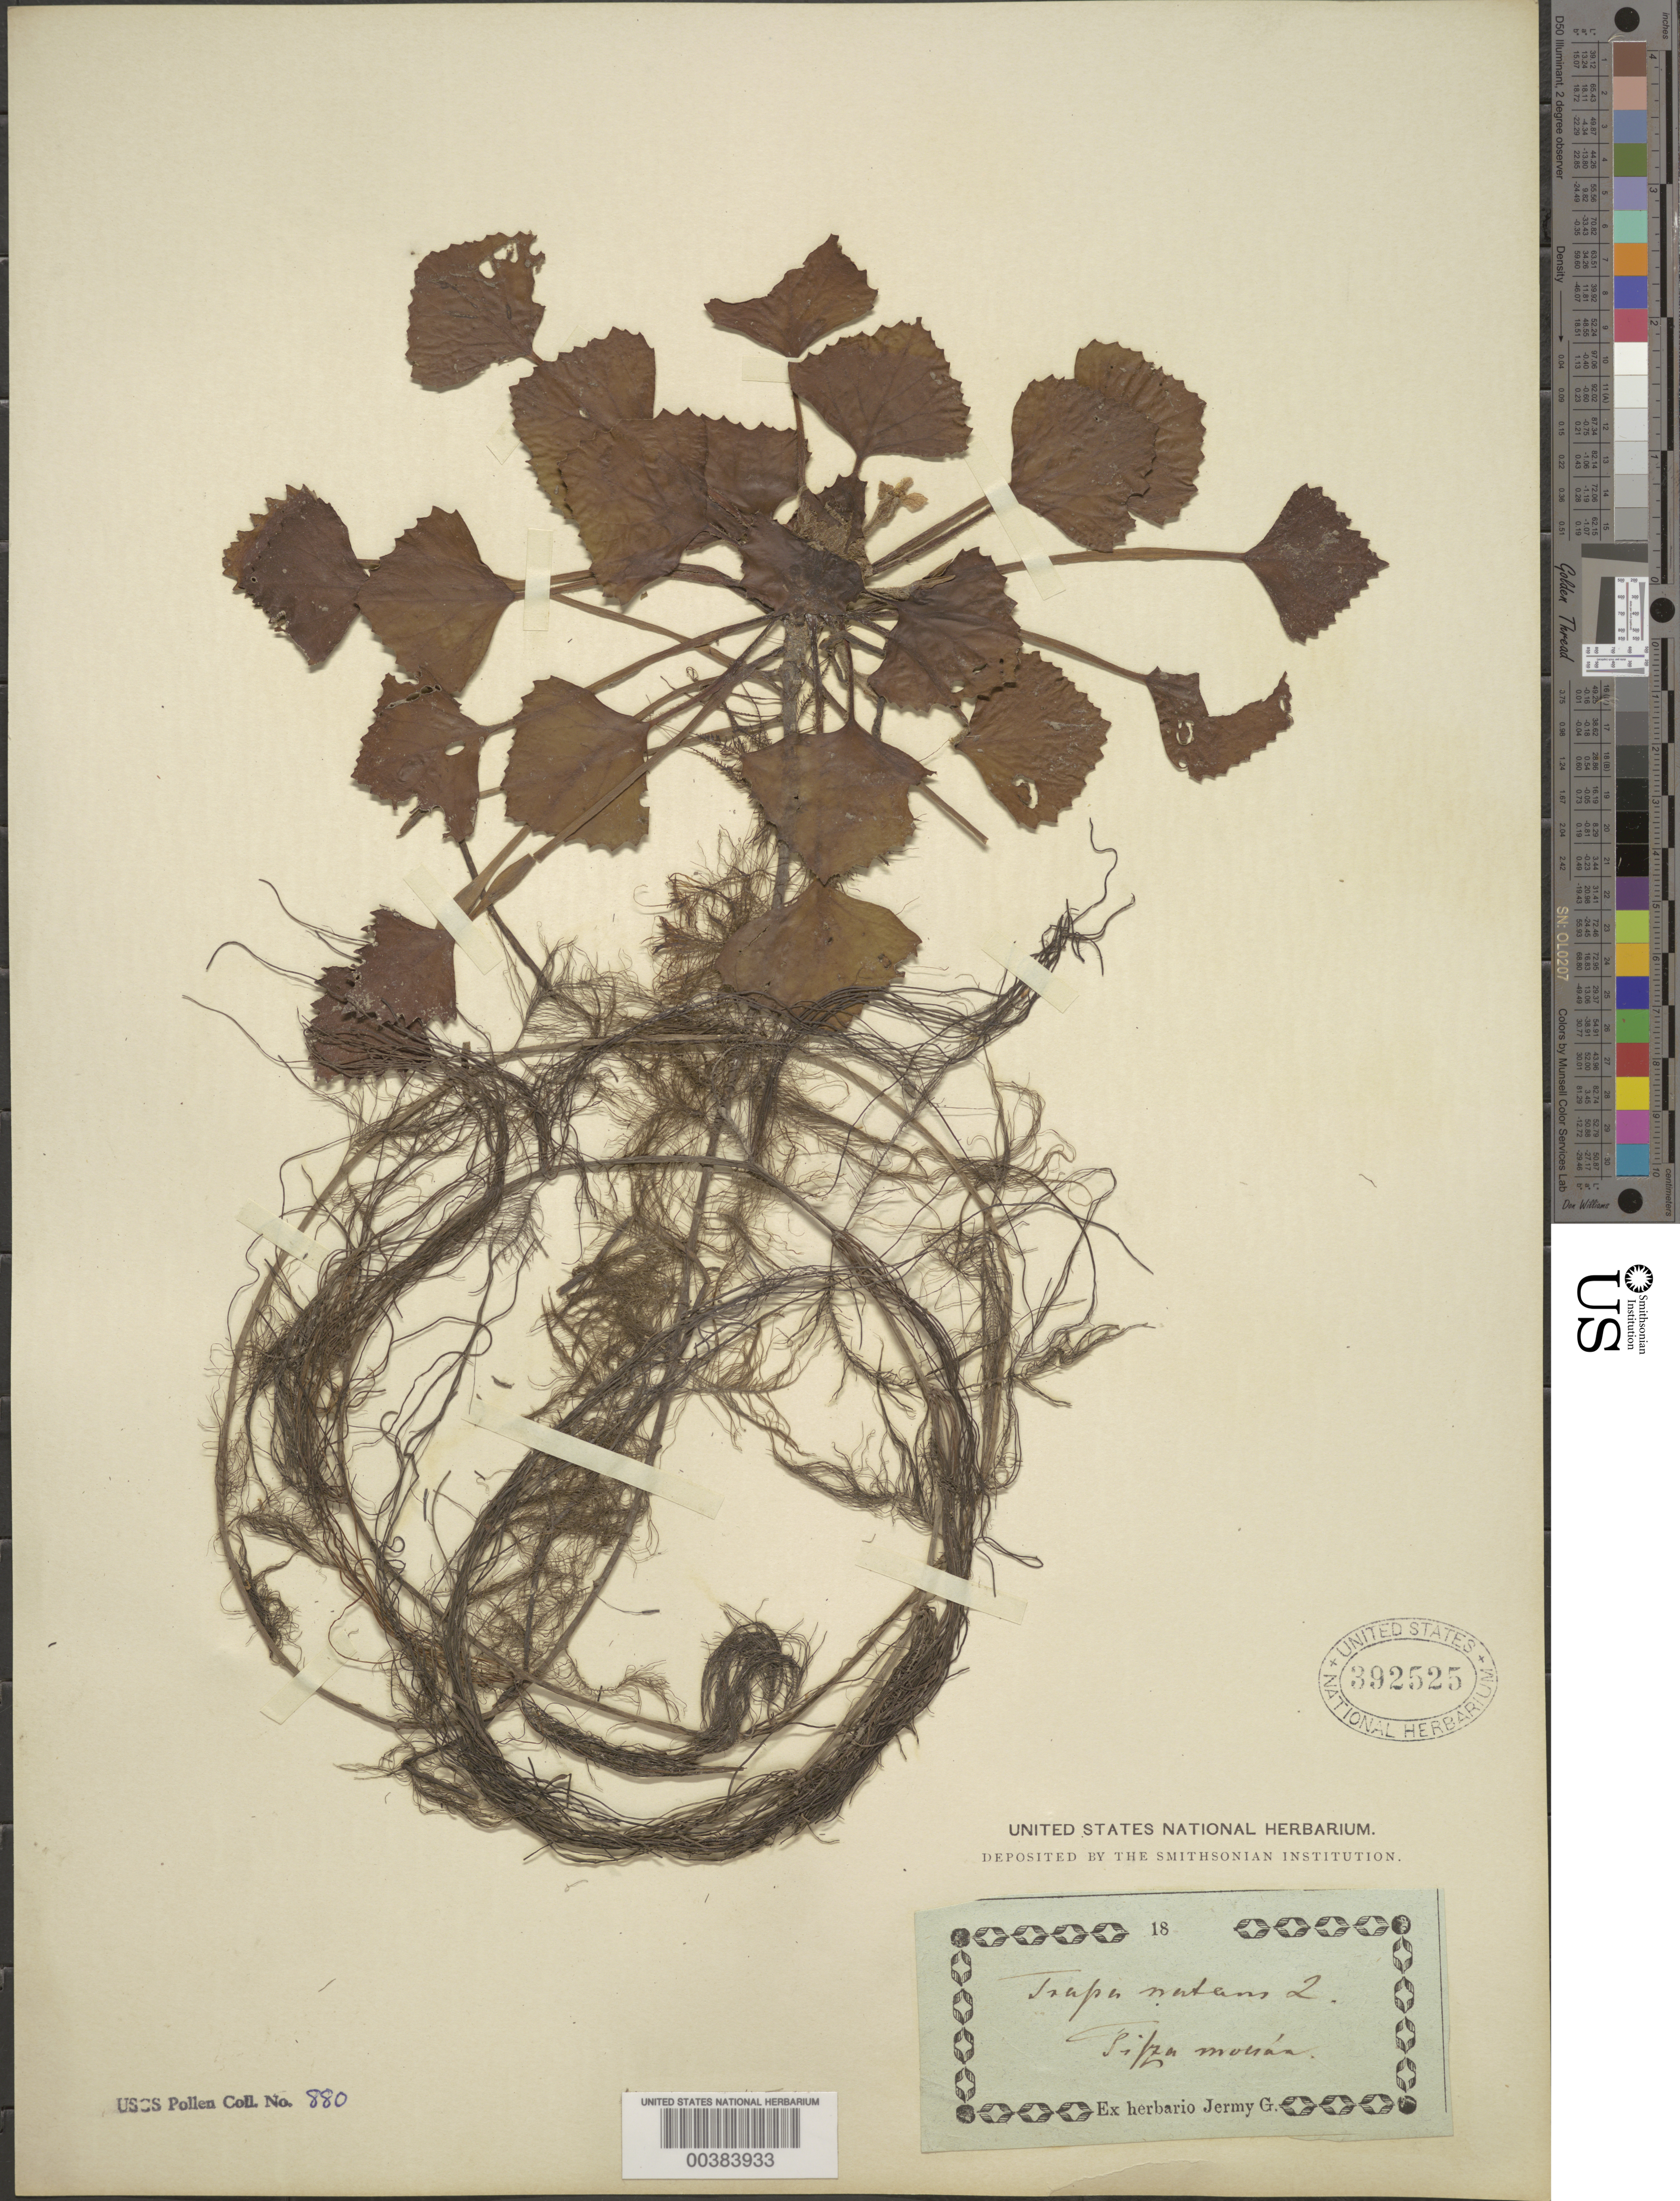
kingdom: Plantae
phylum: Tracheophyta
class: Magnoliopsida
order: Myrtales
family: Lythraceae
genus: Trapa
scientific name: Trapa natans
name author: L.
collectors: ex herb. G. Jermy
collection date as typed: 18--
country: Hungary (?)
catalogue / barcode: US 392525